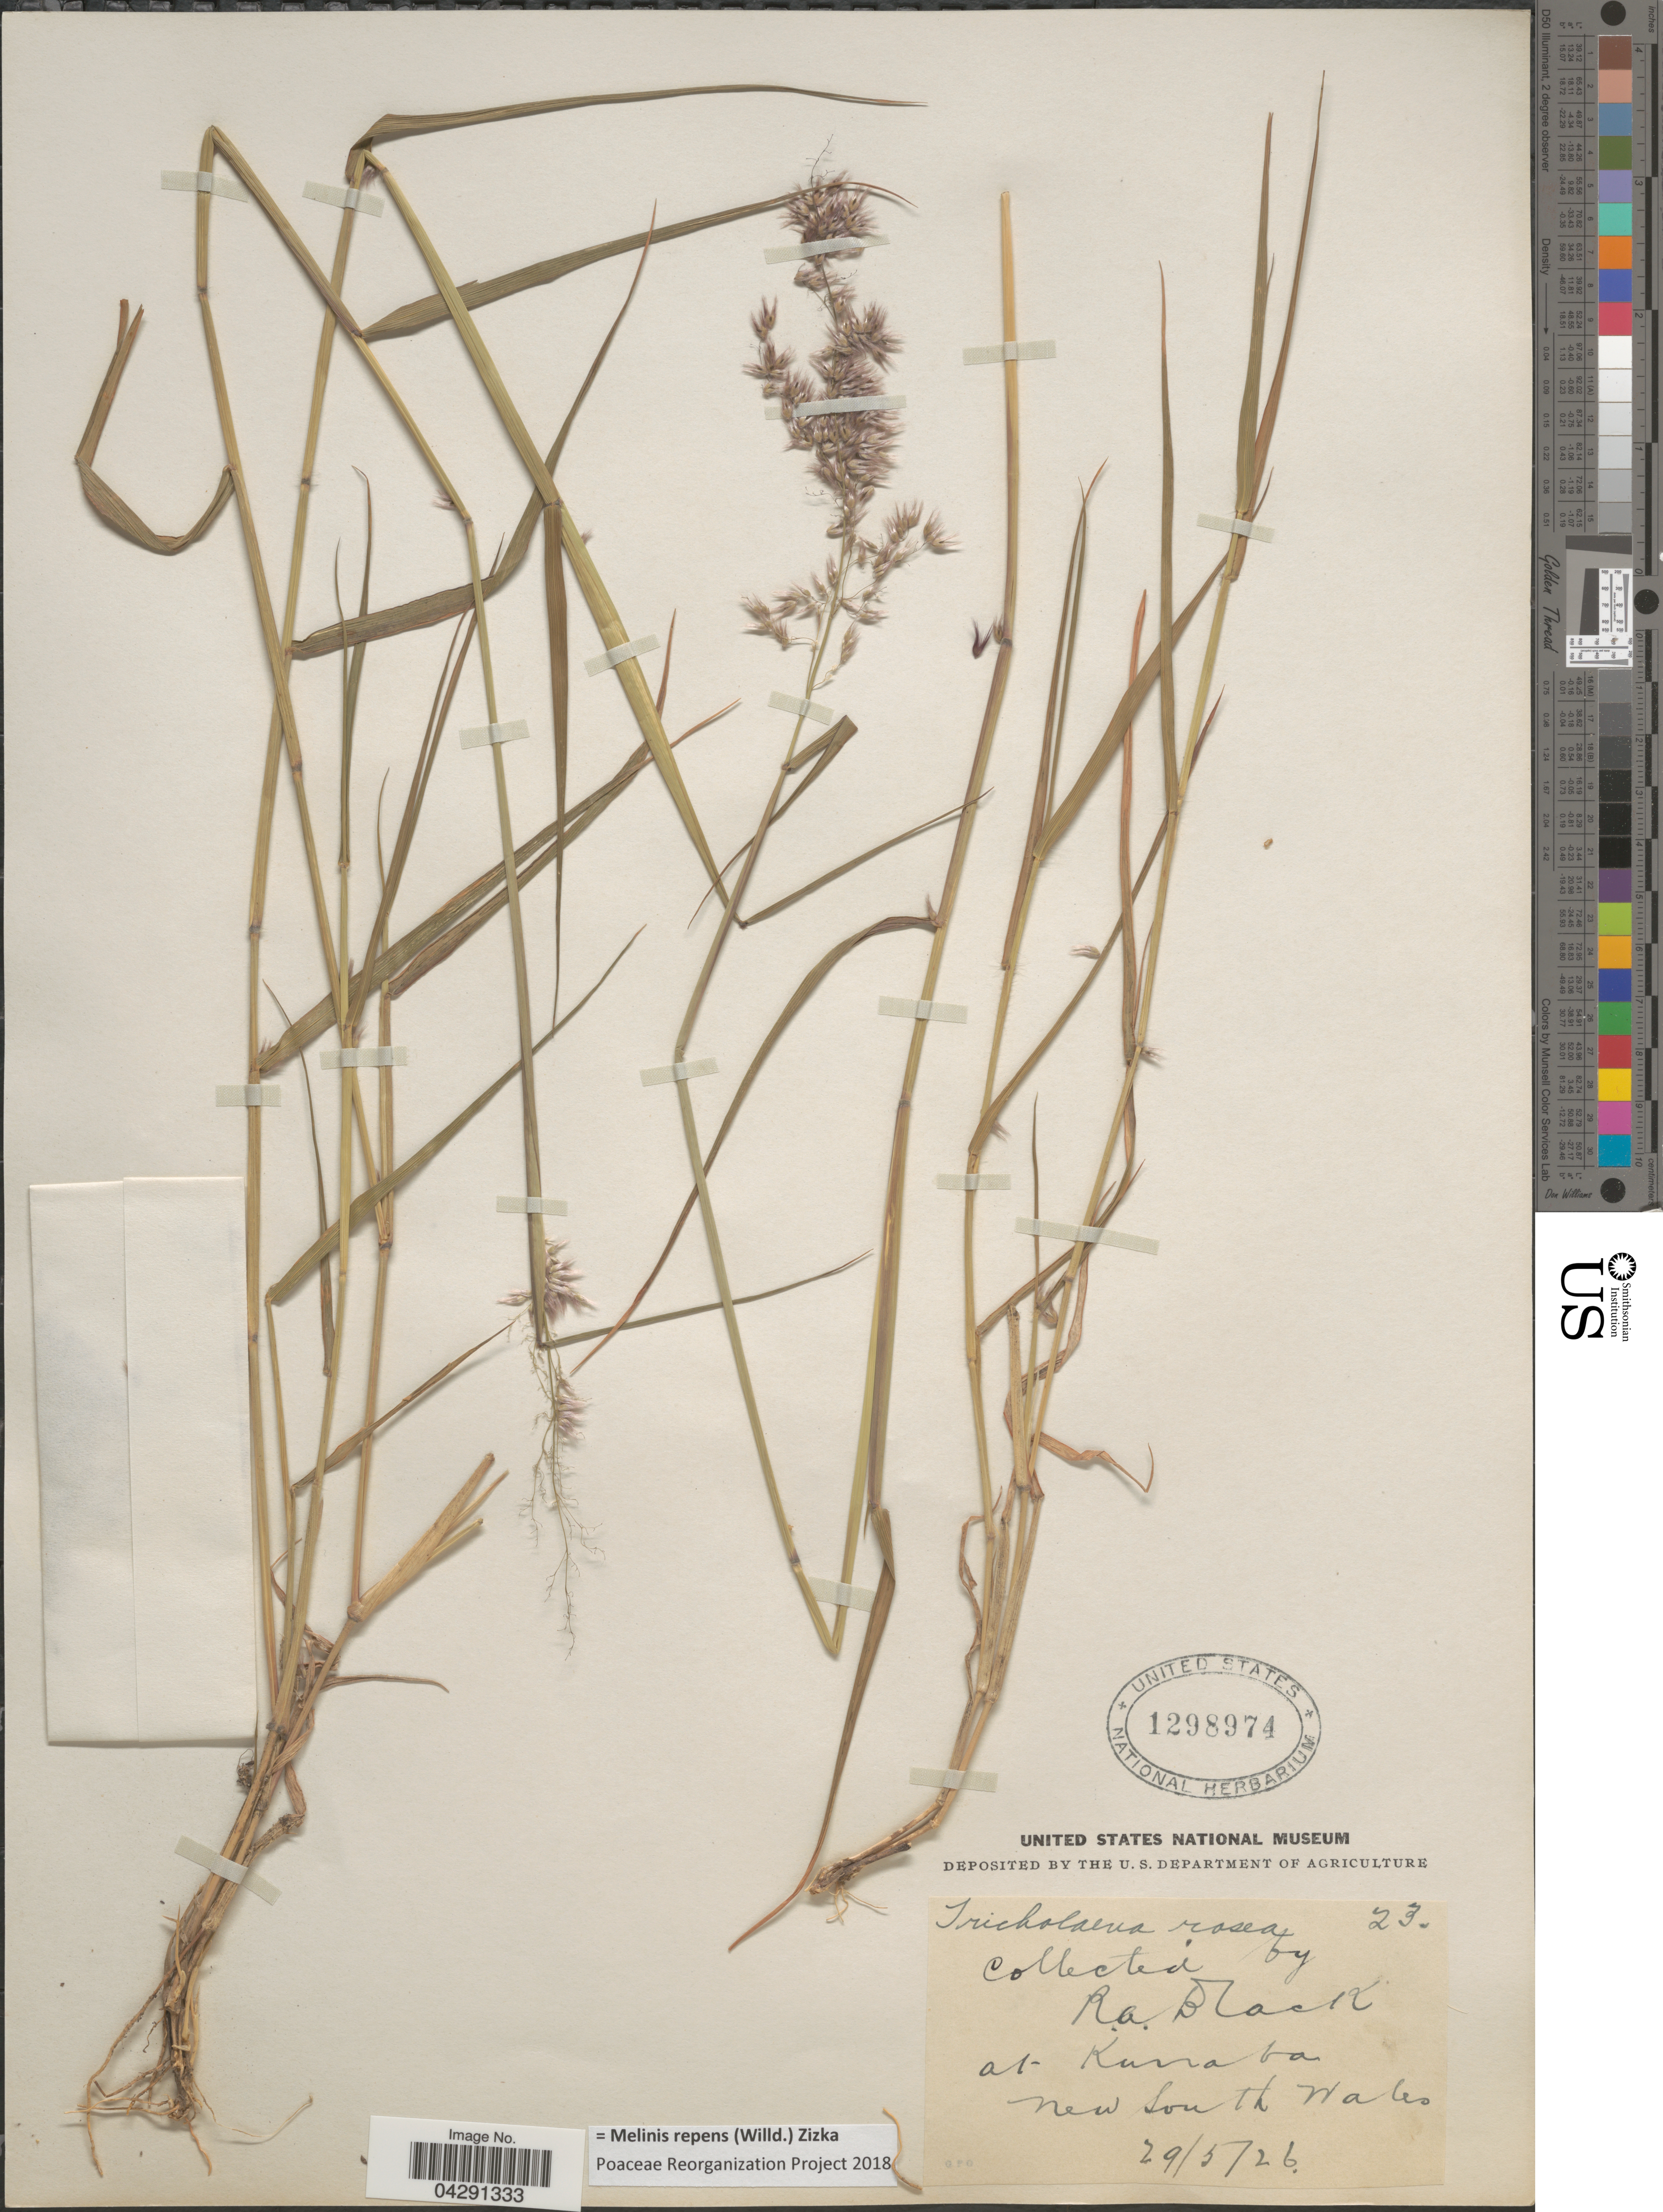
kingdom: Plantae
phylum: Tracheophyta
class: Liliopsida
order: Poales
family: Poaceae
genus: Melinis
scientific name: Melinis repens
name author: (Willd.) Zizka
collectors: R. A. Black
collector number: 23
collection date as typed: Transcribed d/m/y: 29/5/26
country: Australia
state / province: New South Wales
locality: At Kurraba.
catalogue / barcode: US 1298974